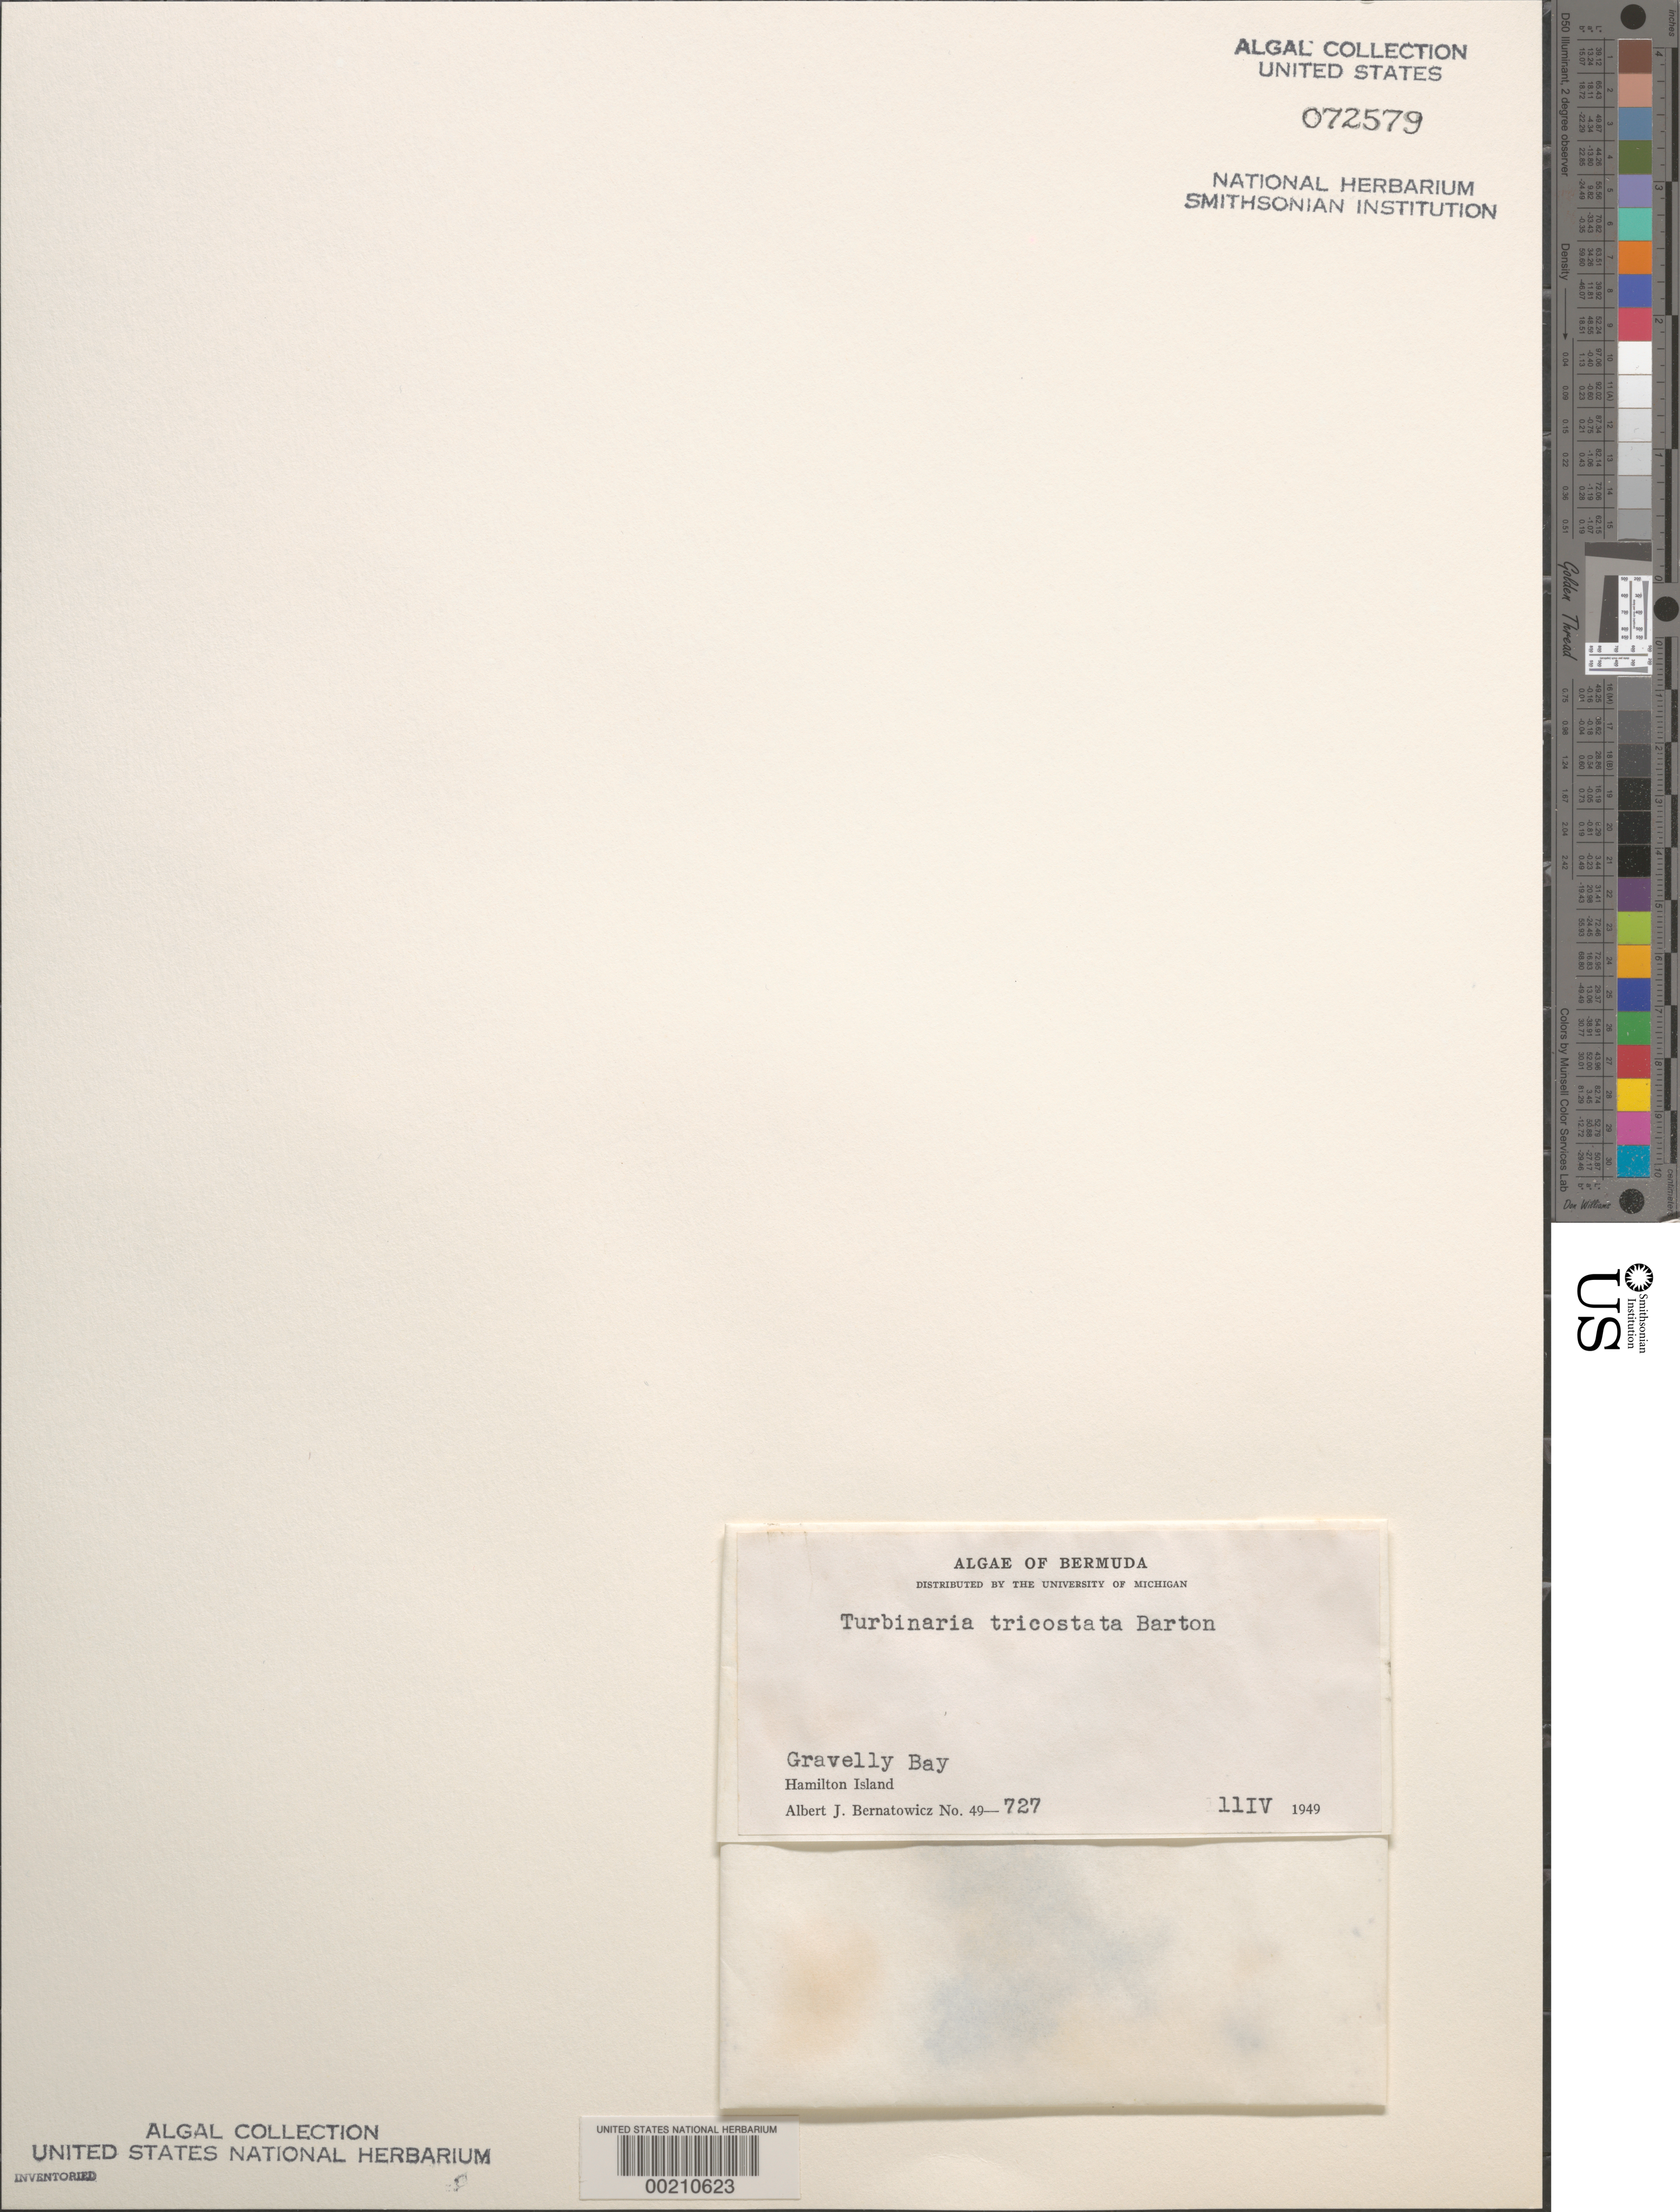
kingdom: Chromista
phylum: Ochrophyta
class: Phaeophyceae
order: Fucales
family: Sargassaceae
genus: Turbinaria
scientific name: Turbinaria tricostata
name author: E.S. Barton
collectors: A. Bernatowicz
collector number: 49-727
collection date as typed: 11 Apr 1949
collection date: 1949-04-11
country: Bermuda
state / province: Smithʼs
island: Bermuda Island (Hamilton Island)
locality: Gravelly Bay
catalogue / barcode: US 72579